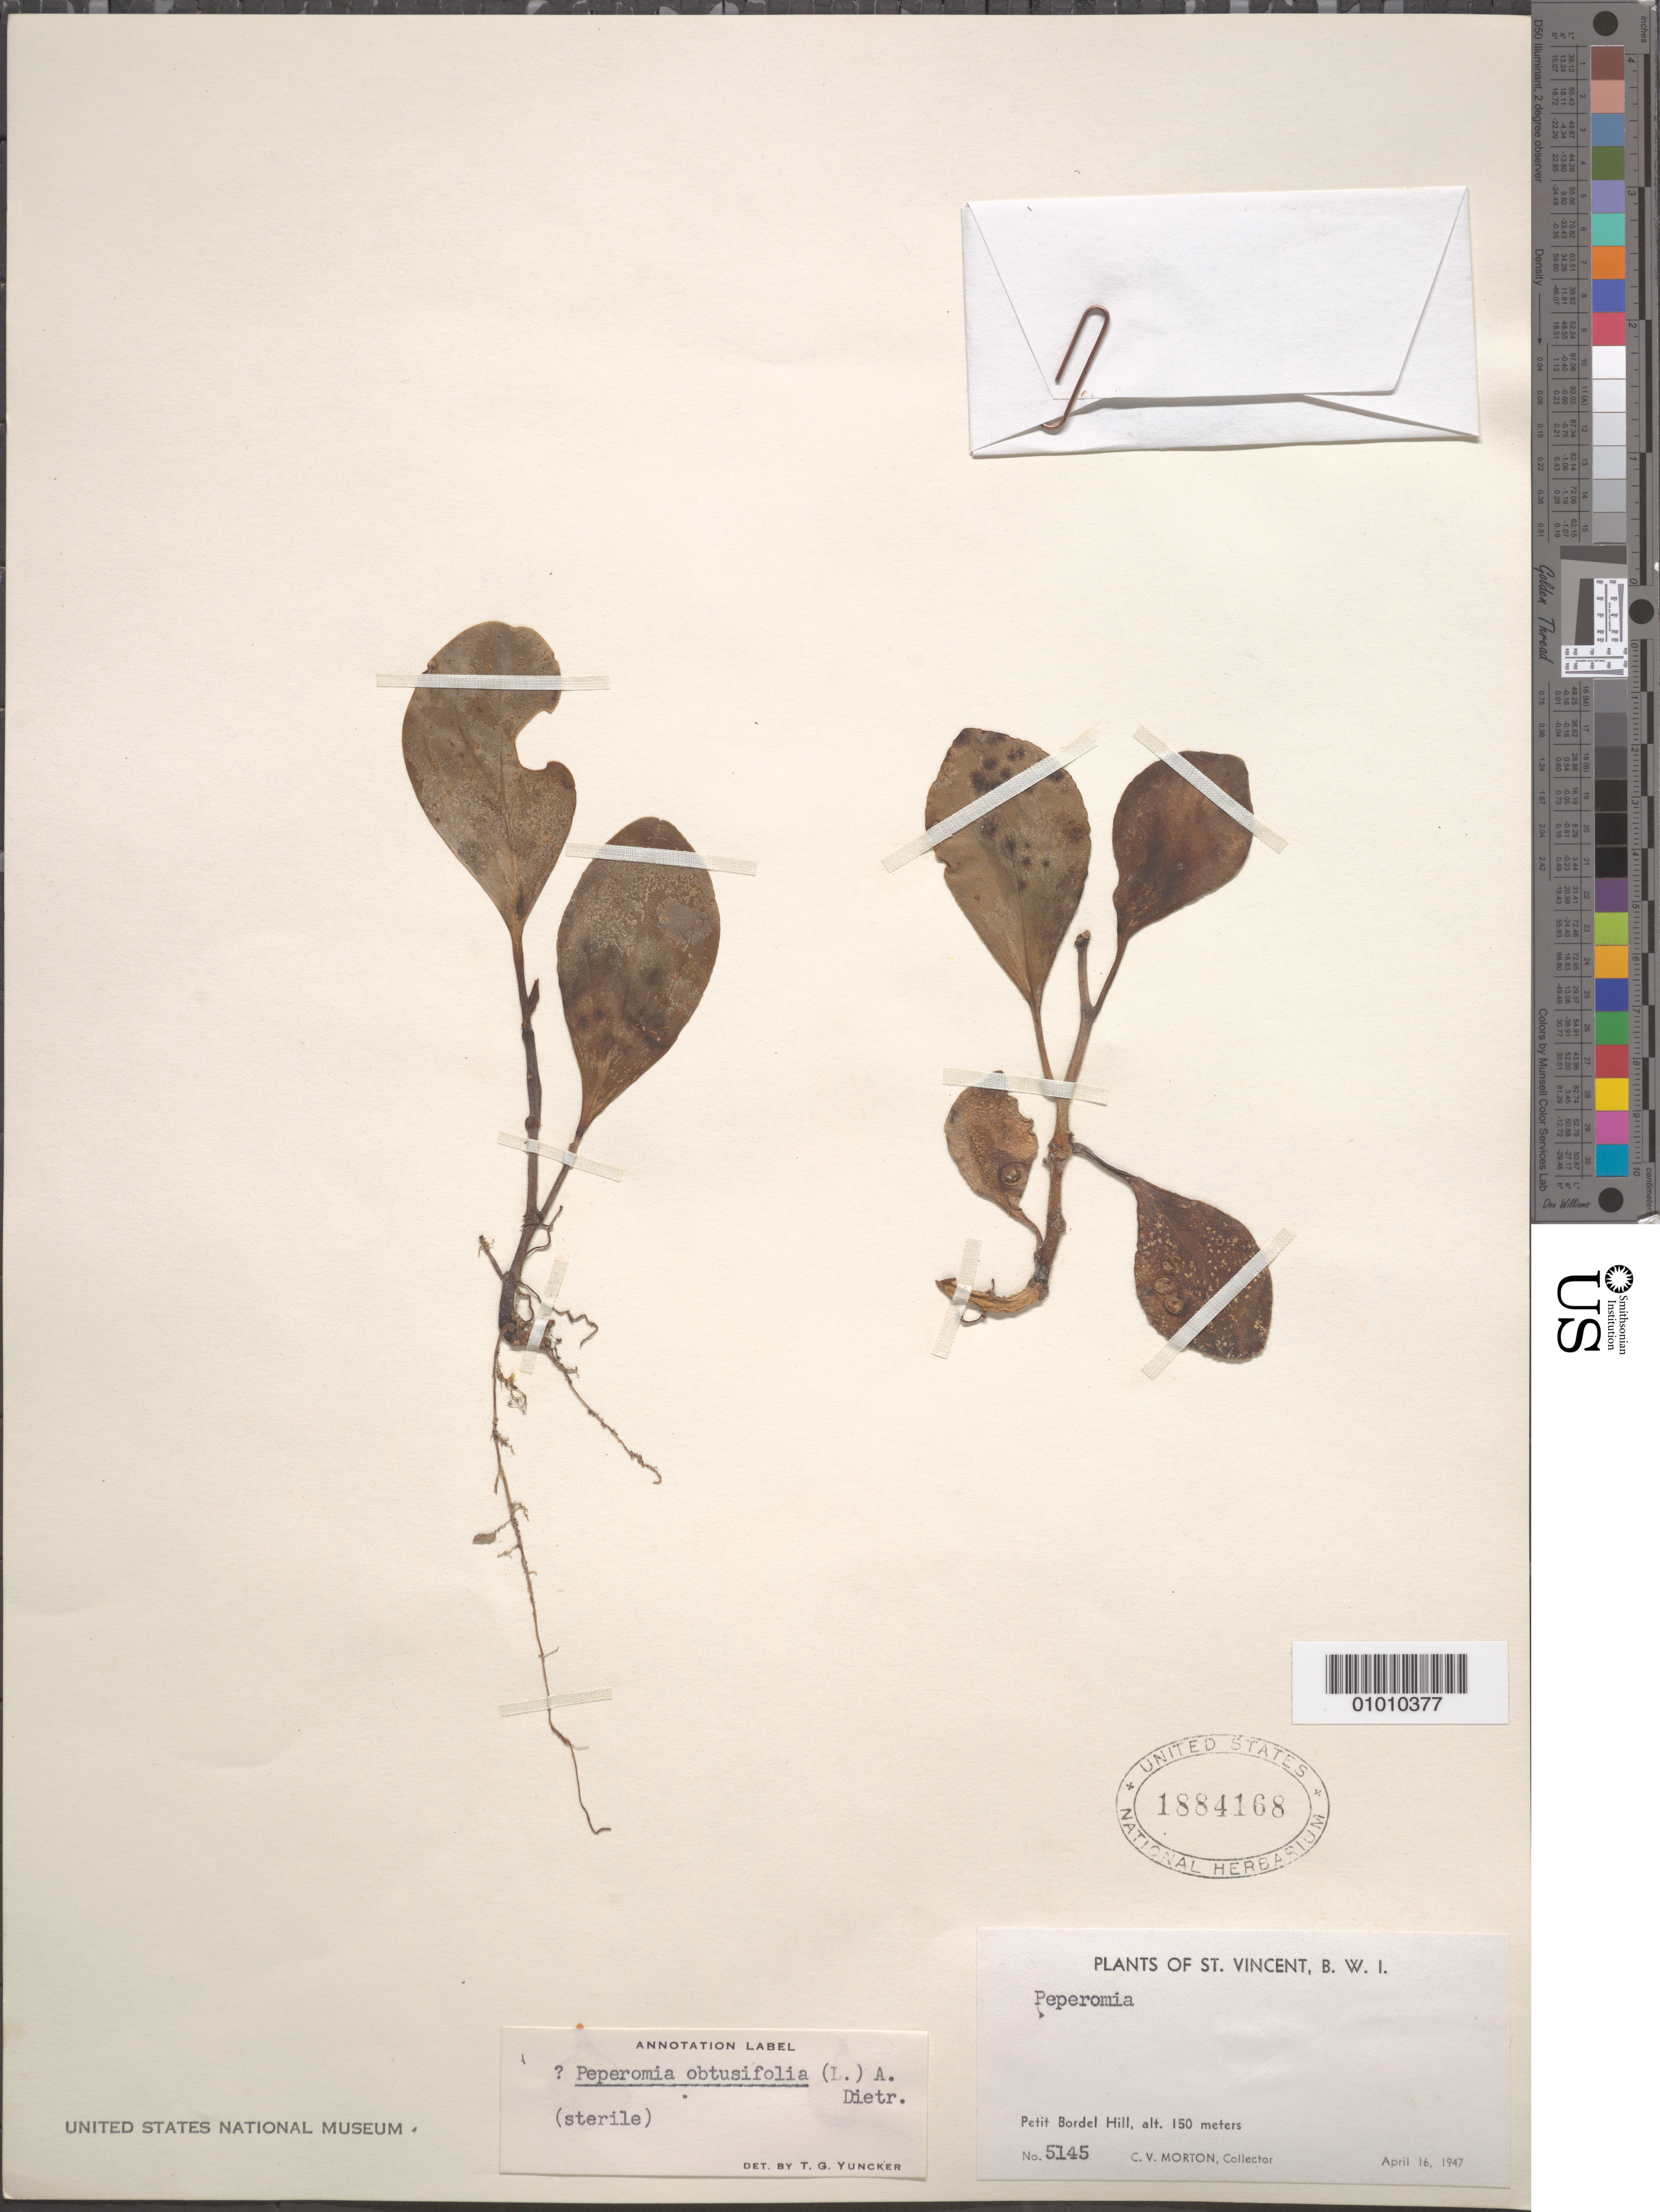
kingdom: Plantae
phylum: Tracheophyta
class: Magnoliopsida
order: Piperales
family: Piperaceae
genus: Peperomia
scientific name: Peperomia obtusifolia var. obtusifolia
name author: (L.) A. Dietr.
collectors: C. V. Morton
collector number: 5145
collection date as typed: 16 Apr 1947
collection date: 1947-04-16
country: St. Vincent - Grenadines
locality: Petit Bordel Hill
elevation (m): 150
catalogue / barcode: US 1884168